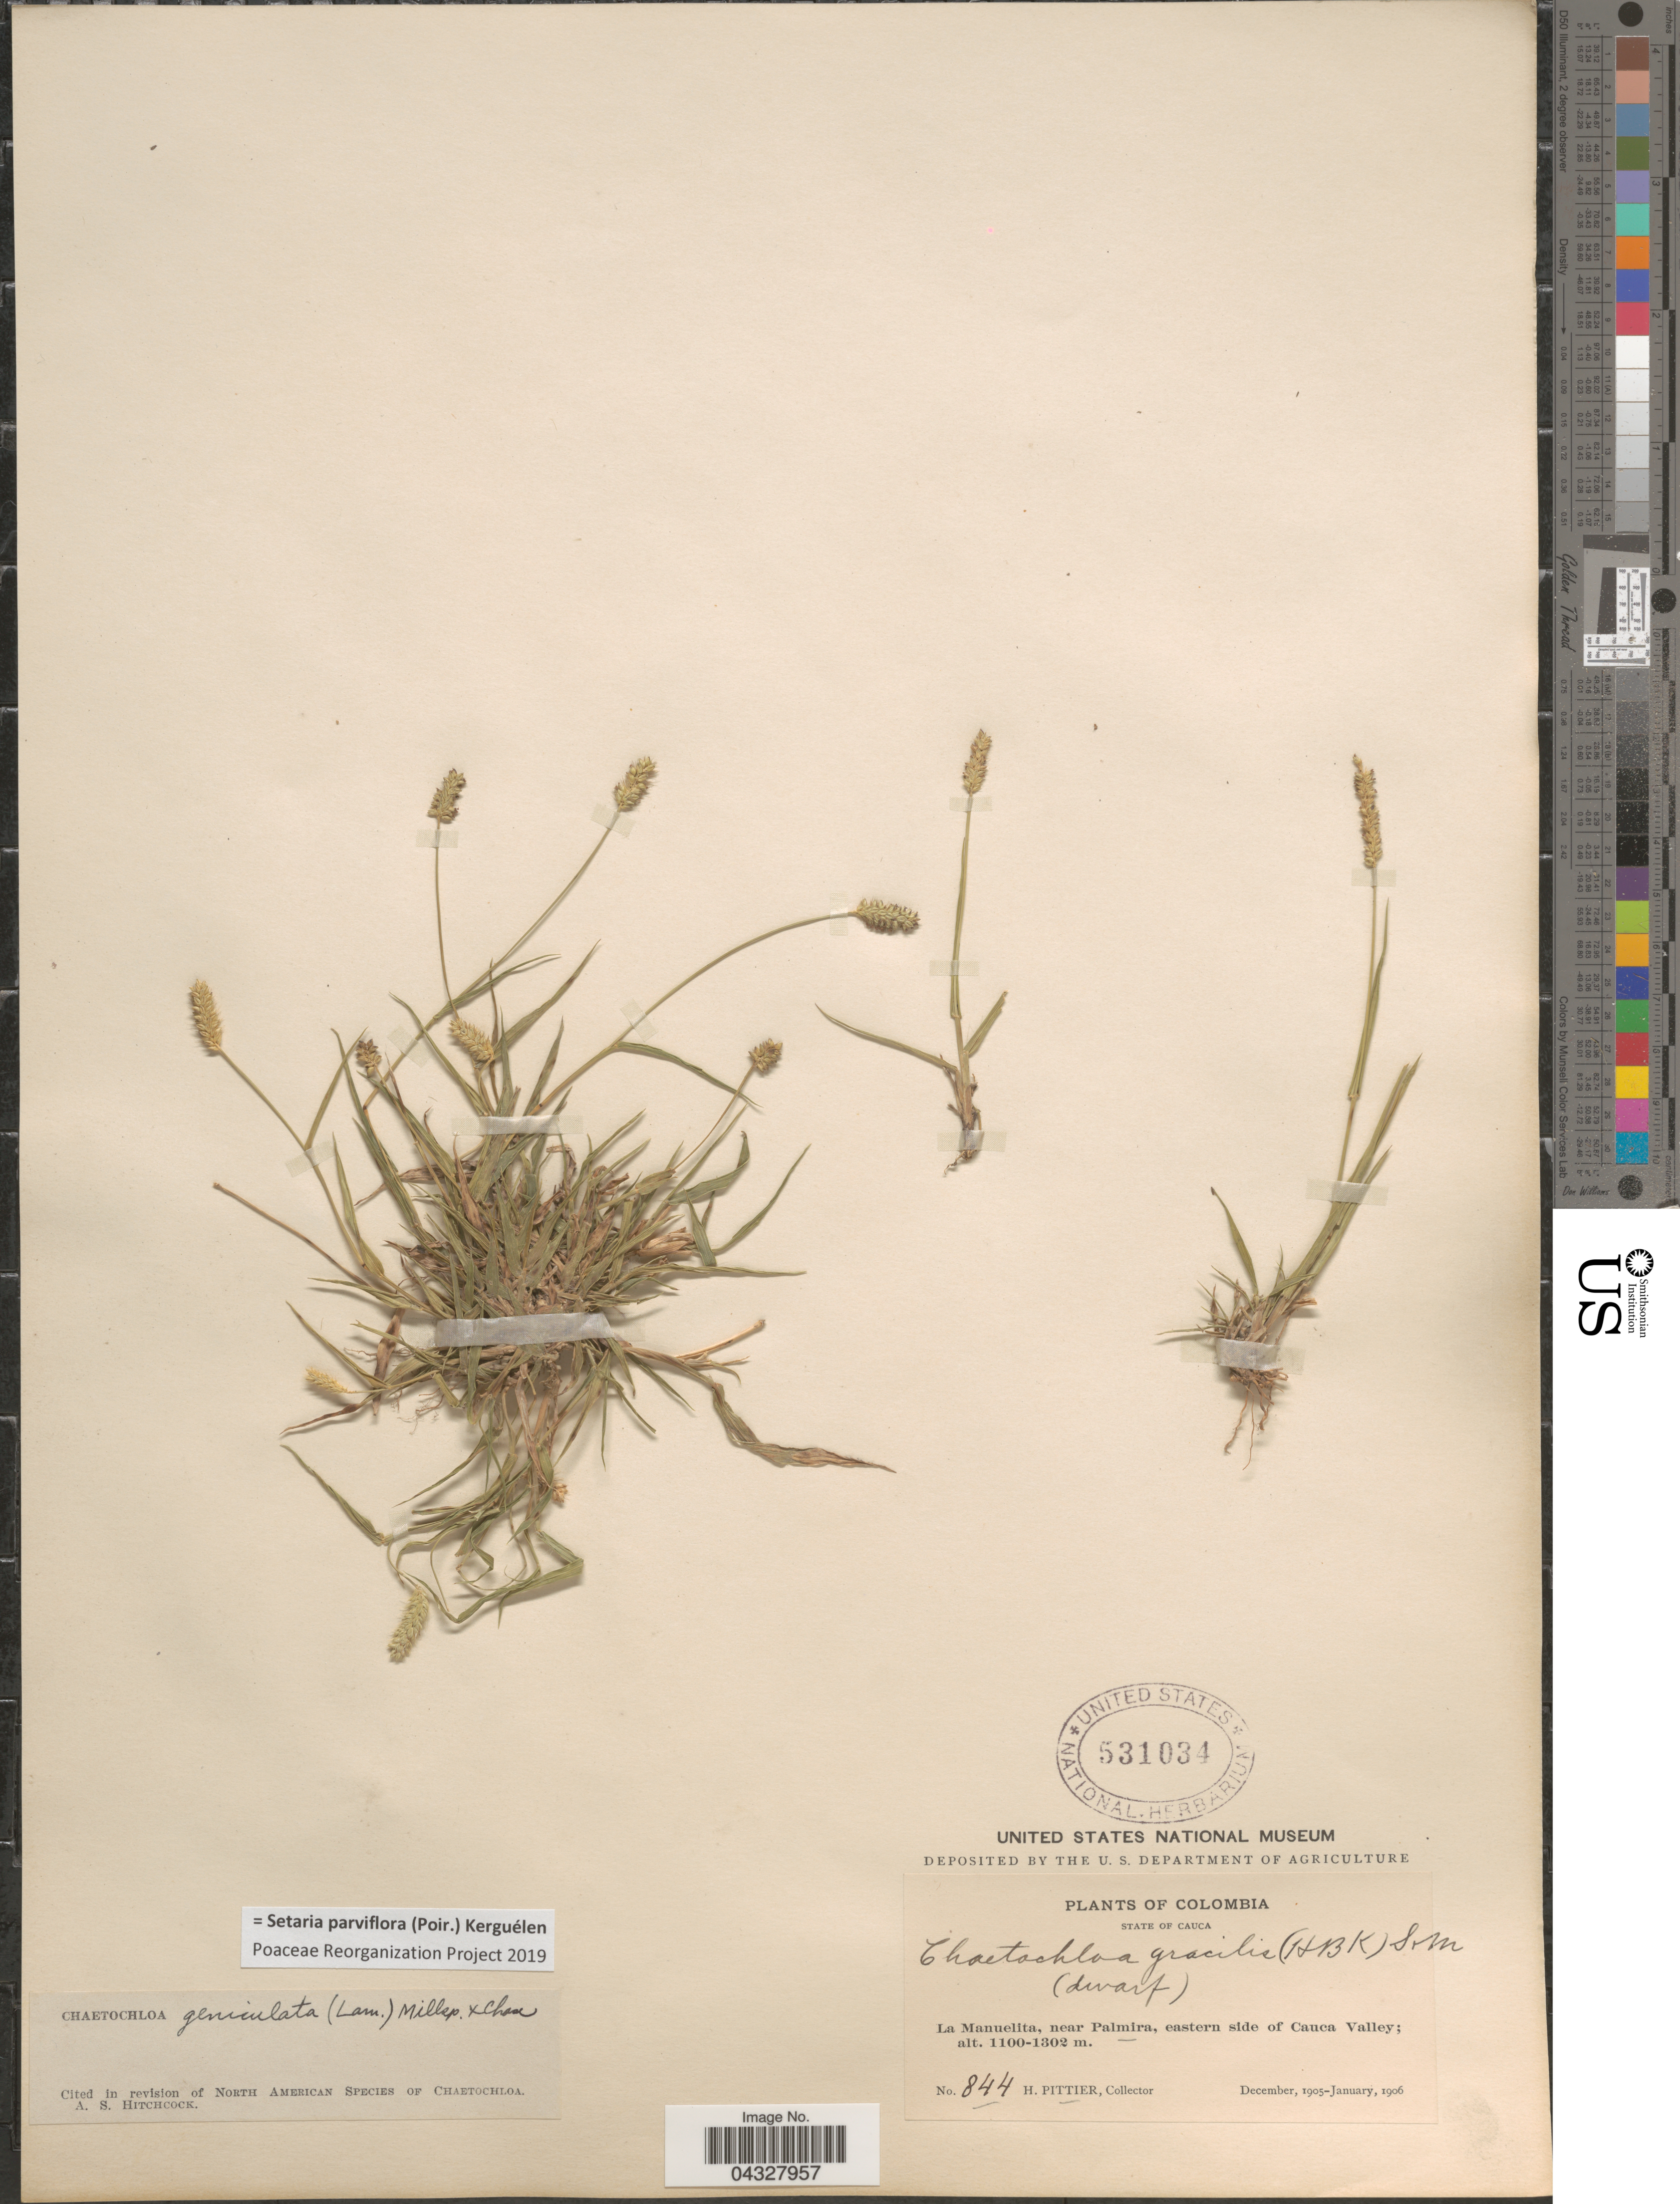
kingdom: Plantae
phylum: Tracheophyta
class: Liliopsida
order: Poales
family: Poaceae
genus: Setaria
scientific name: Setaria parviflora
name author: (Poir.) Kerguélen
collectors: H. F. Pittier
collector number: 844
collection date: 1905-12/1906-01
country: Colombia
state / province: Cauca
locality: La Manuelita, near Palmira, eastern side of Cauca Valley.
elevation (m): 1100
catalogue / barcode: US 531034